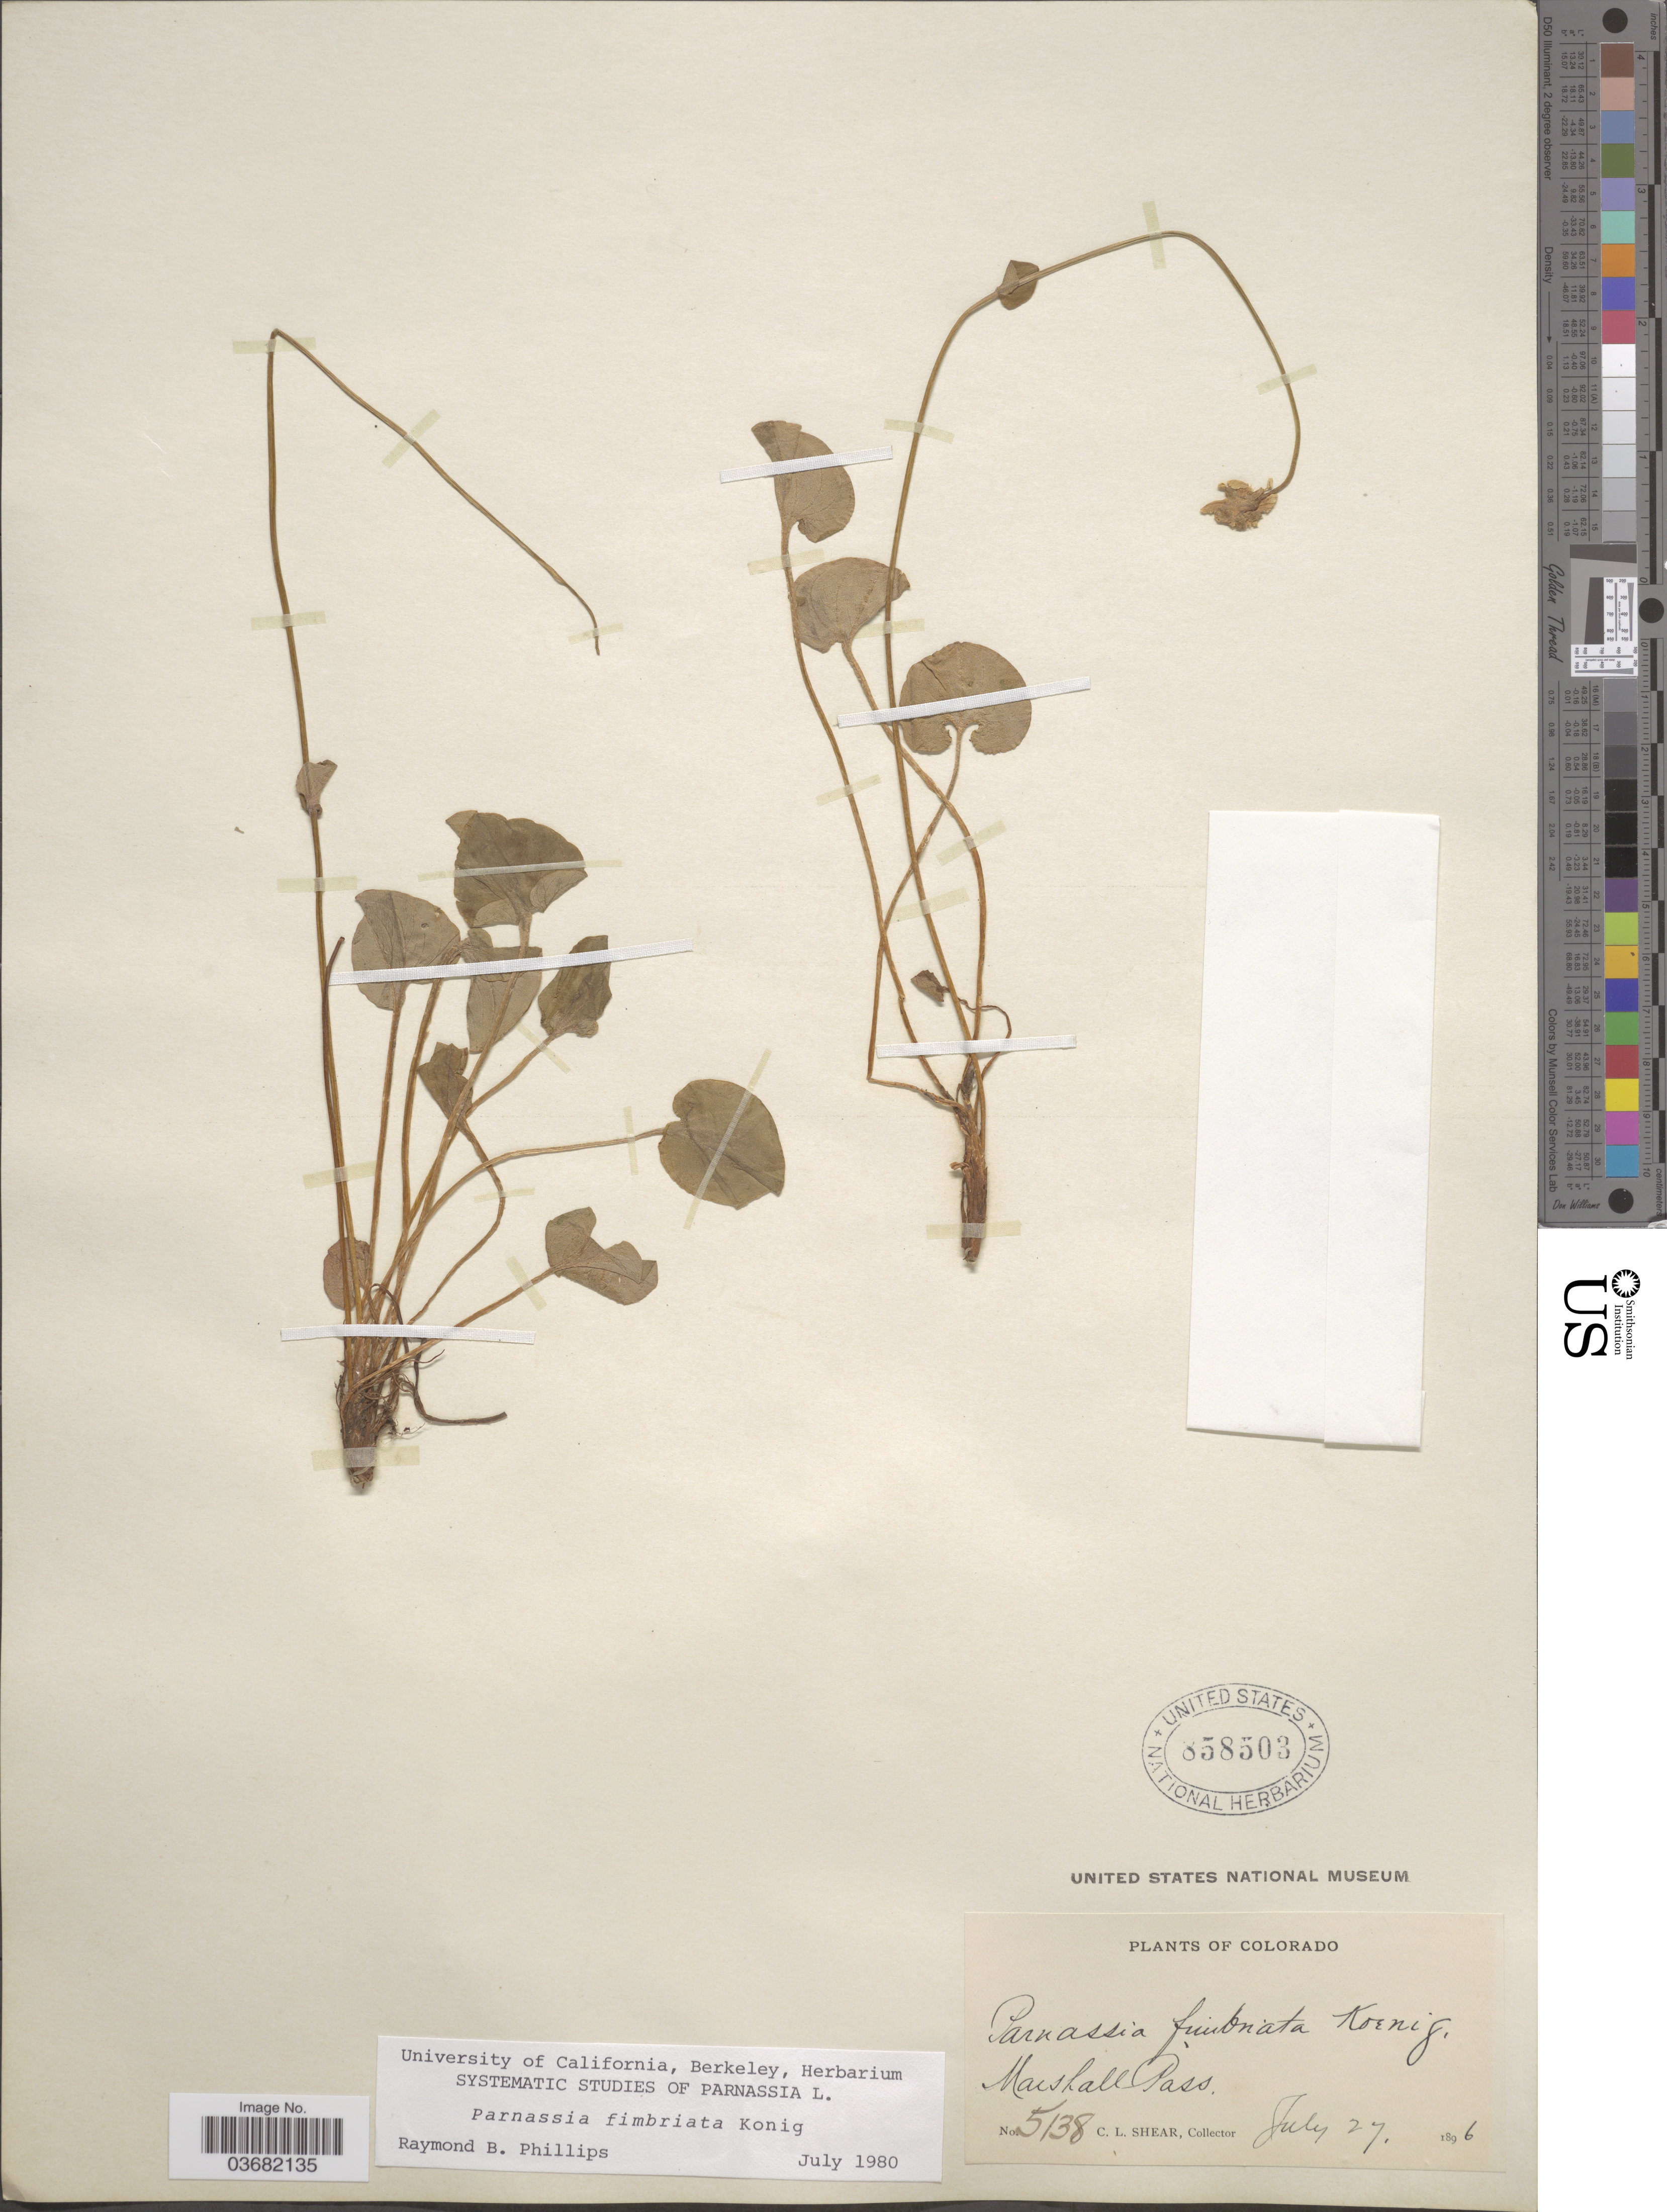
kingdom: Plantae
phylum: Tracheophyta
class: Magnoliopsida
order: Celastrales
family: Parnassiaceae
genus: Parnassia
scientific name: Parnassia fimbriata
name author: K.D. Koenig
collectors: C. L. Shear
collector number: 5138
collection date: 1896-07-27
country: United States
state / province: Colorado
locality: Marshall Pass.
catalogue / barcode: US 858503